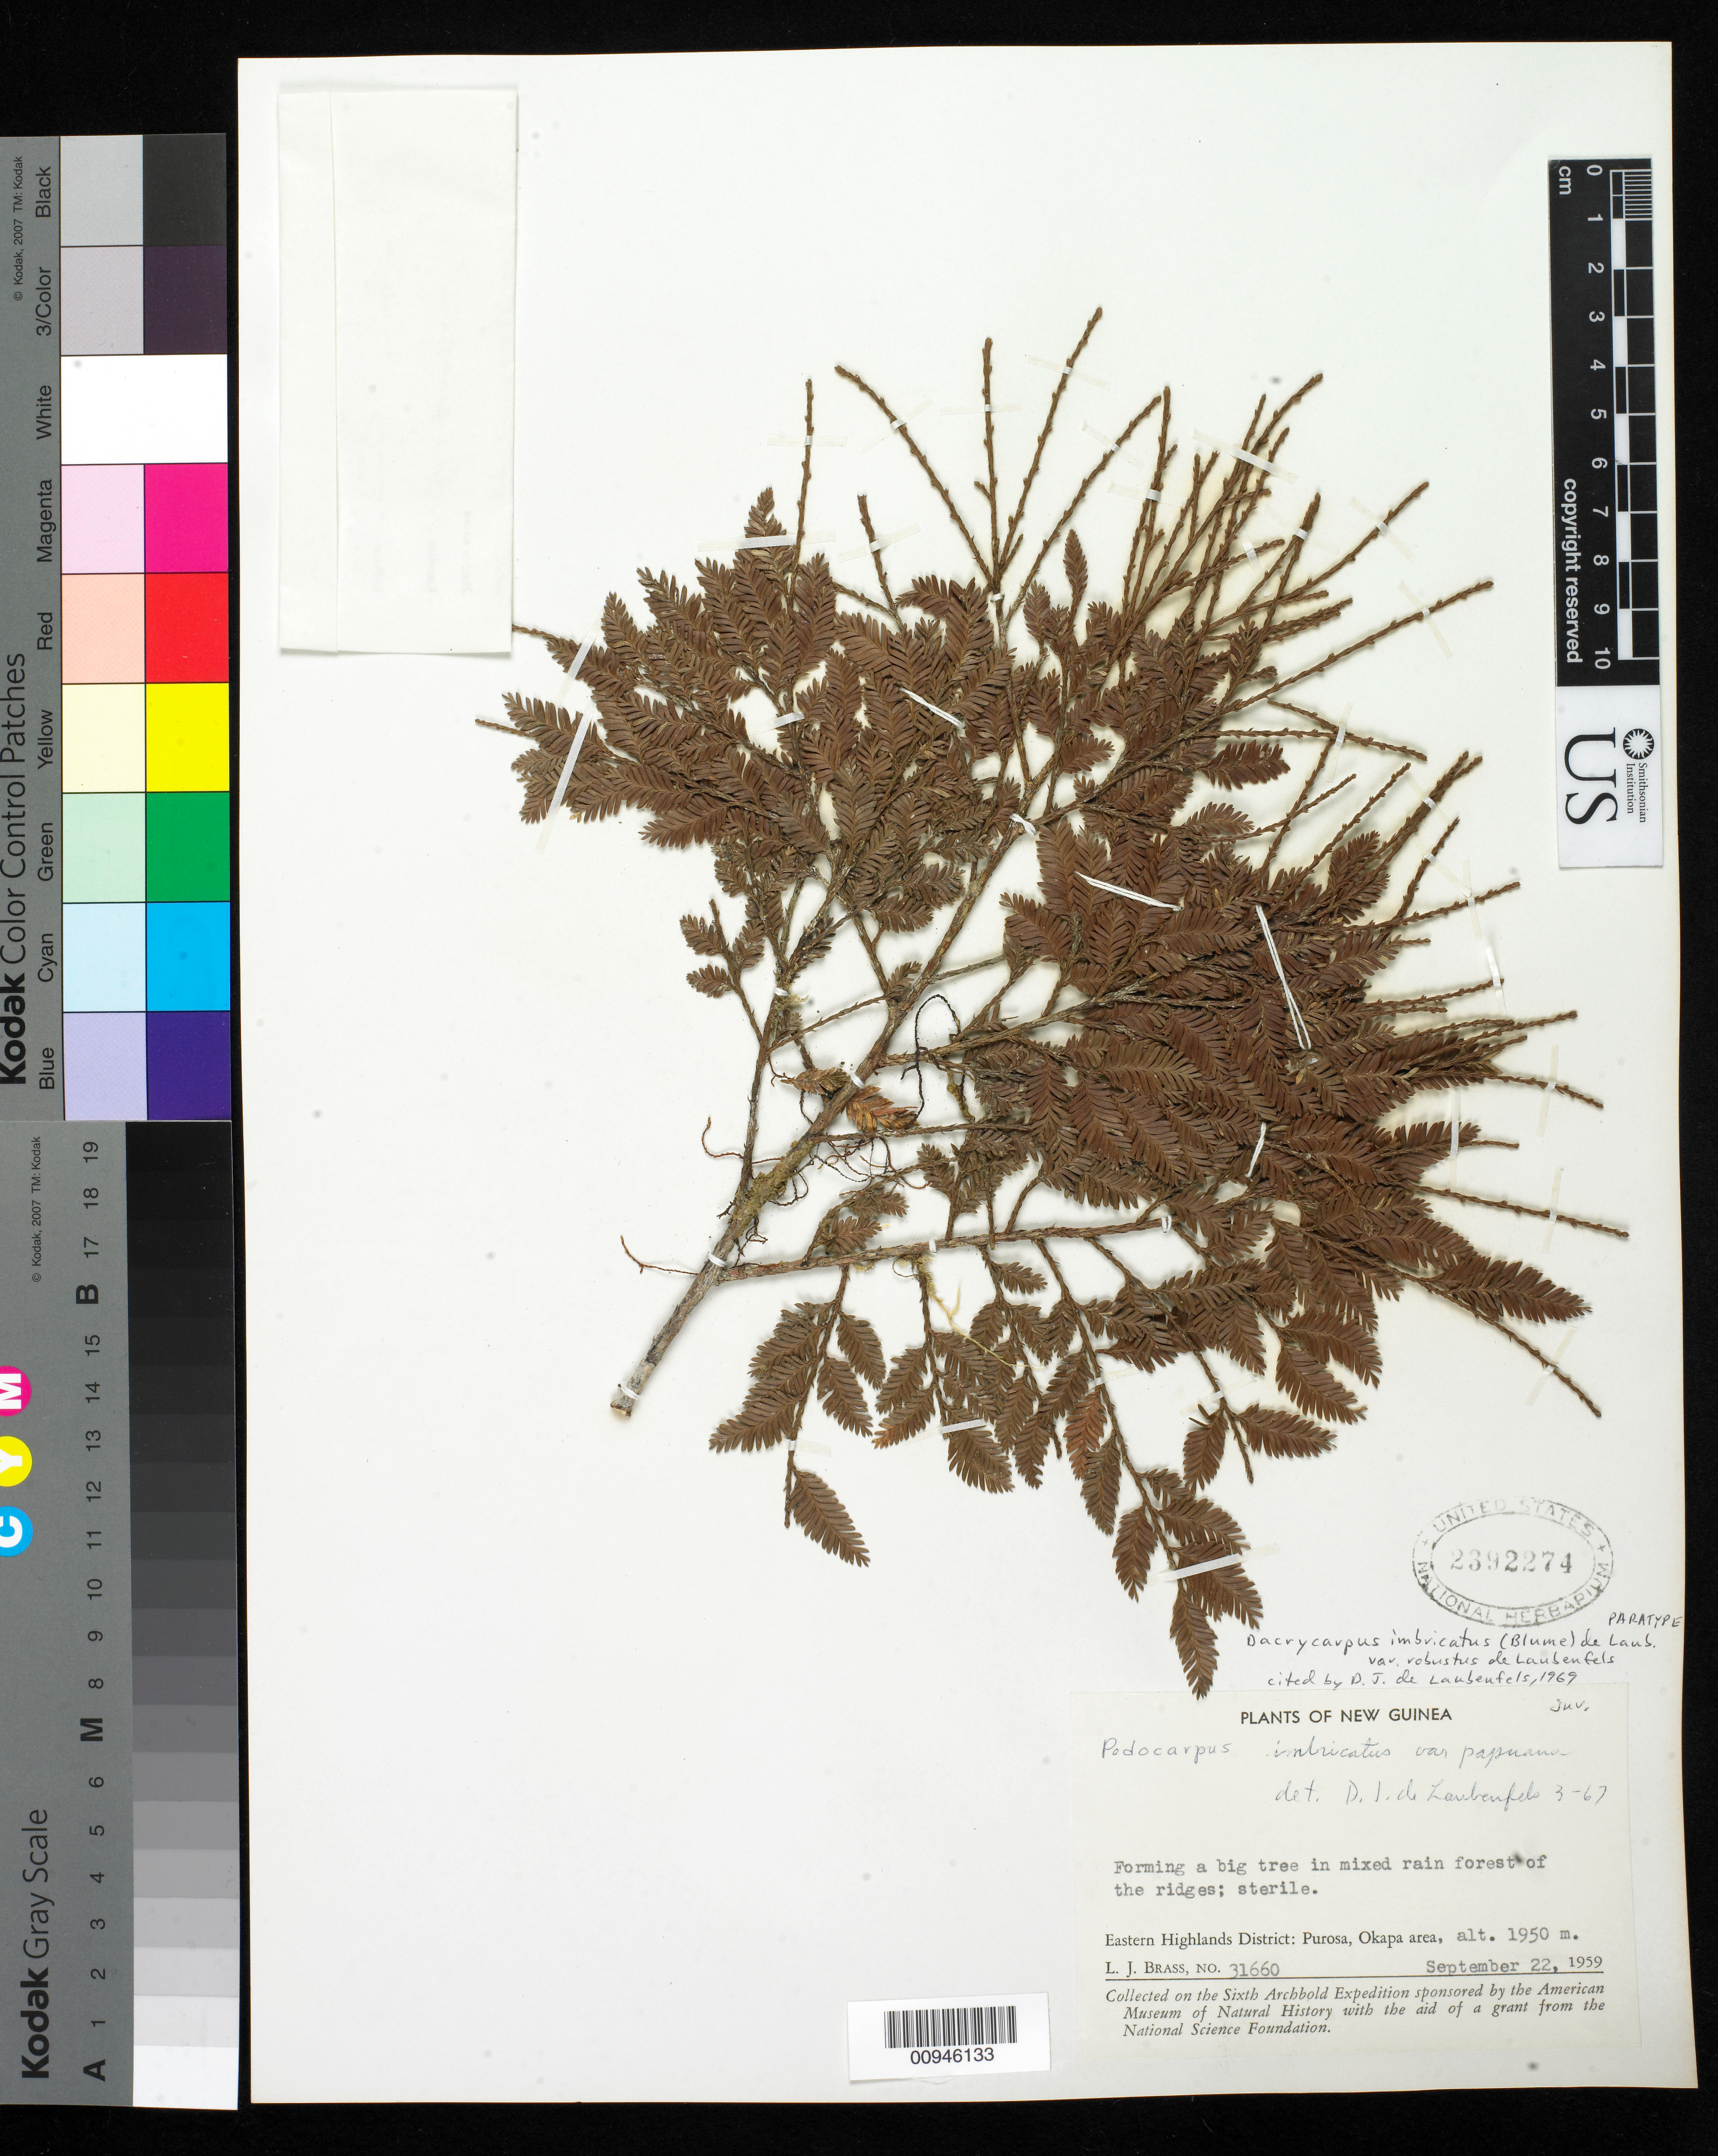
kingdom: Plantae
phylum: Tracheophyta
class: Pinopsida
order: Pinales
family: Podocarpaceae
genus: Dacrycarpus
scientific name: Dacrycarpus imbricatus var. robustus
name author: de Laub.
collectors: L. J. Brass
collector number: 31660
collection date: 1959-09-22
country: Papua New Guinea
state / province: Eastern Highlands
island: New Guinea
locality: Purosa, Okapa area.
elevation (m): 1950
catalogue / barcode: US 2392274